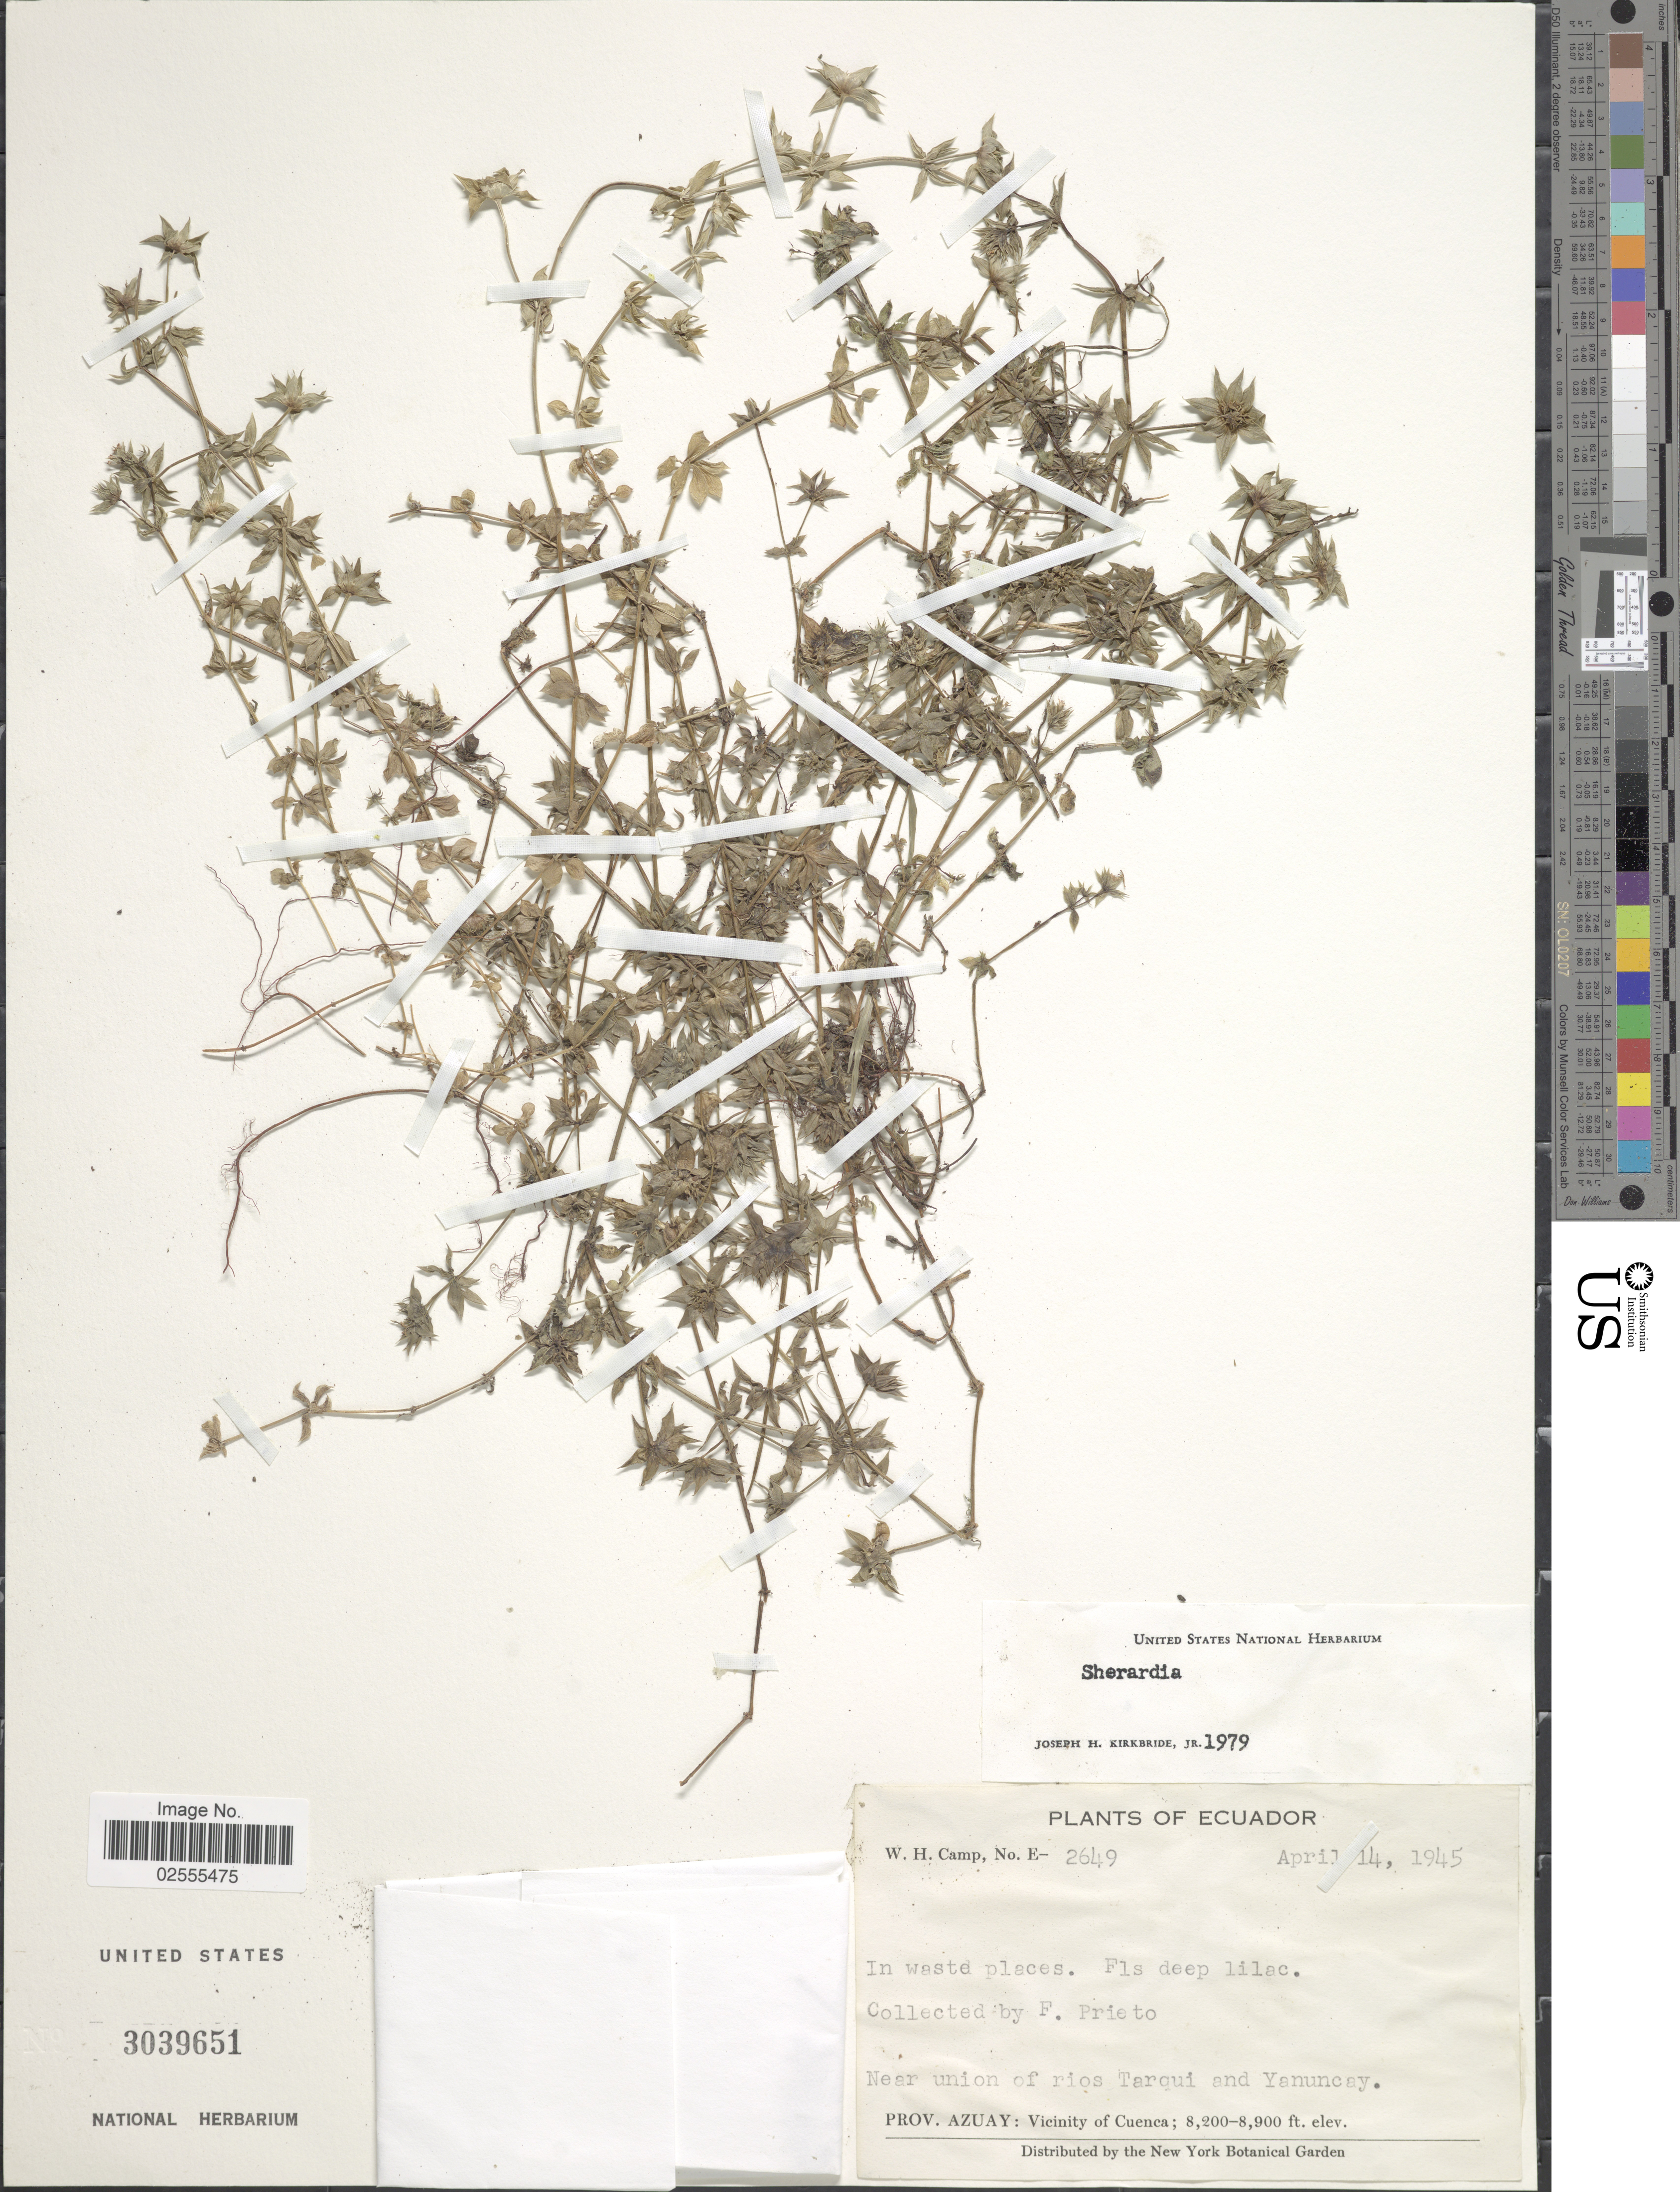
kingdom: Plantae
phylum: Tracheophyta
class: Magnoliopsida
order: Gentianales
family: Rubiaceae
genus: Sherardia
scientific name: Sherardia sp.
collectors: F. Prieto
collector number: E-2649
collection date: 1945-04-14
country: Ecuador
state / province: Azuay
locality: In waste places, near union of rios Tarqui and Yanuncay, Vicinity of Cuenca.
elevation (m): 2499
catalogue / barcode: US 3039651